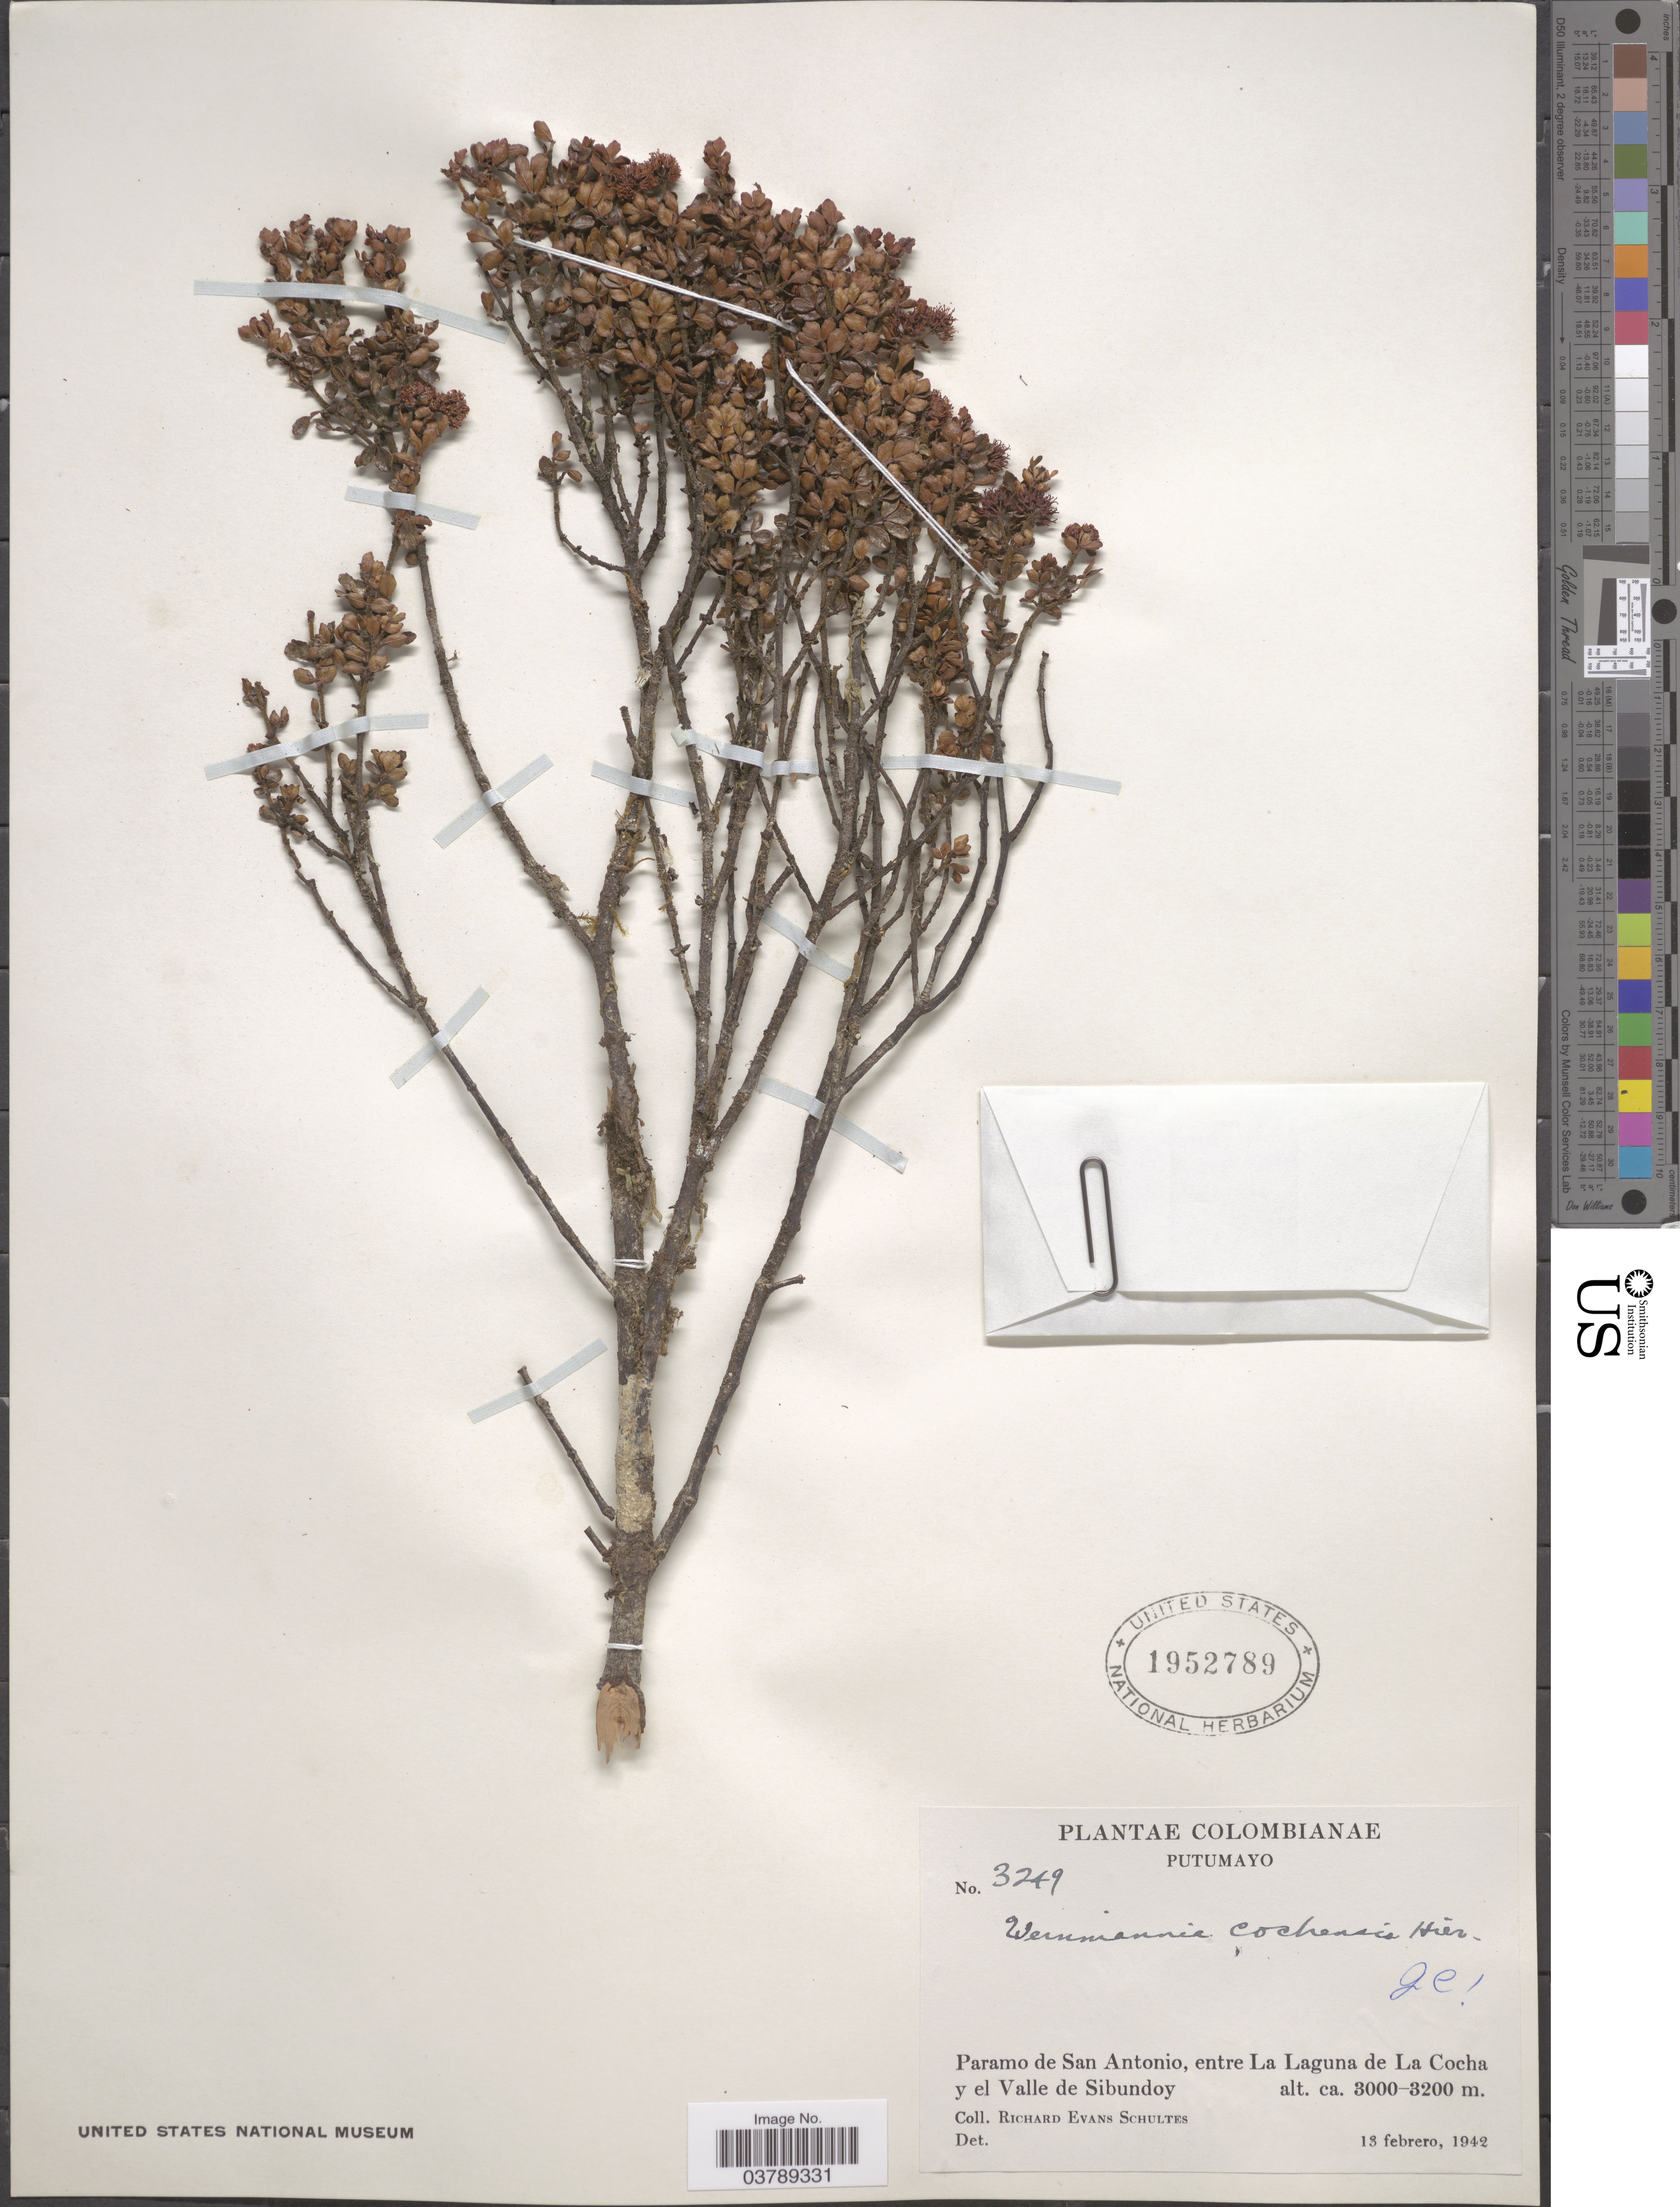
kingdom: Plantae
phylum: Tracheophyta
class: Magnoliopsida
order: Oxalidales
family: Cunoniaceae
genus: Weinmannia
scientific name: Weinmannia microphylla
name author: Kunth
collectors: R. E. Schultes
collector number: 3249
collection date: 1942-02-13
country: Colombia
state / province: Putumayo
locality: Paramo de San Antonio, entre La Laguna de La Cocha y el Valle de Sibundoy.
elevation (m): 3000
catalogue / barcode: US 1952789